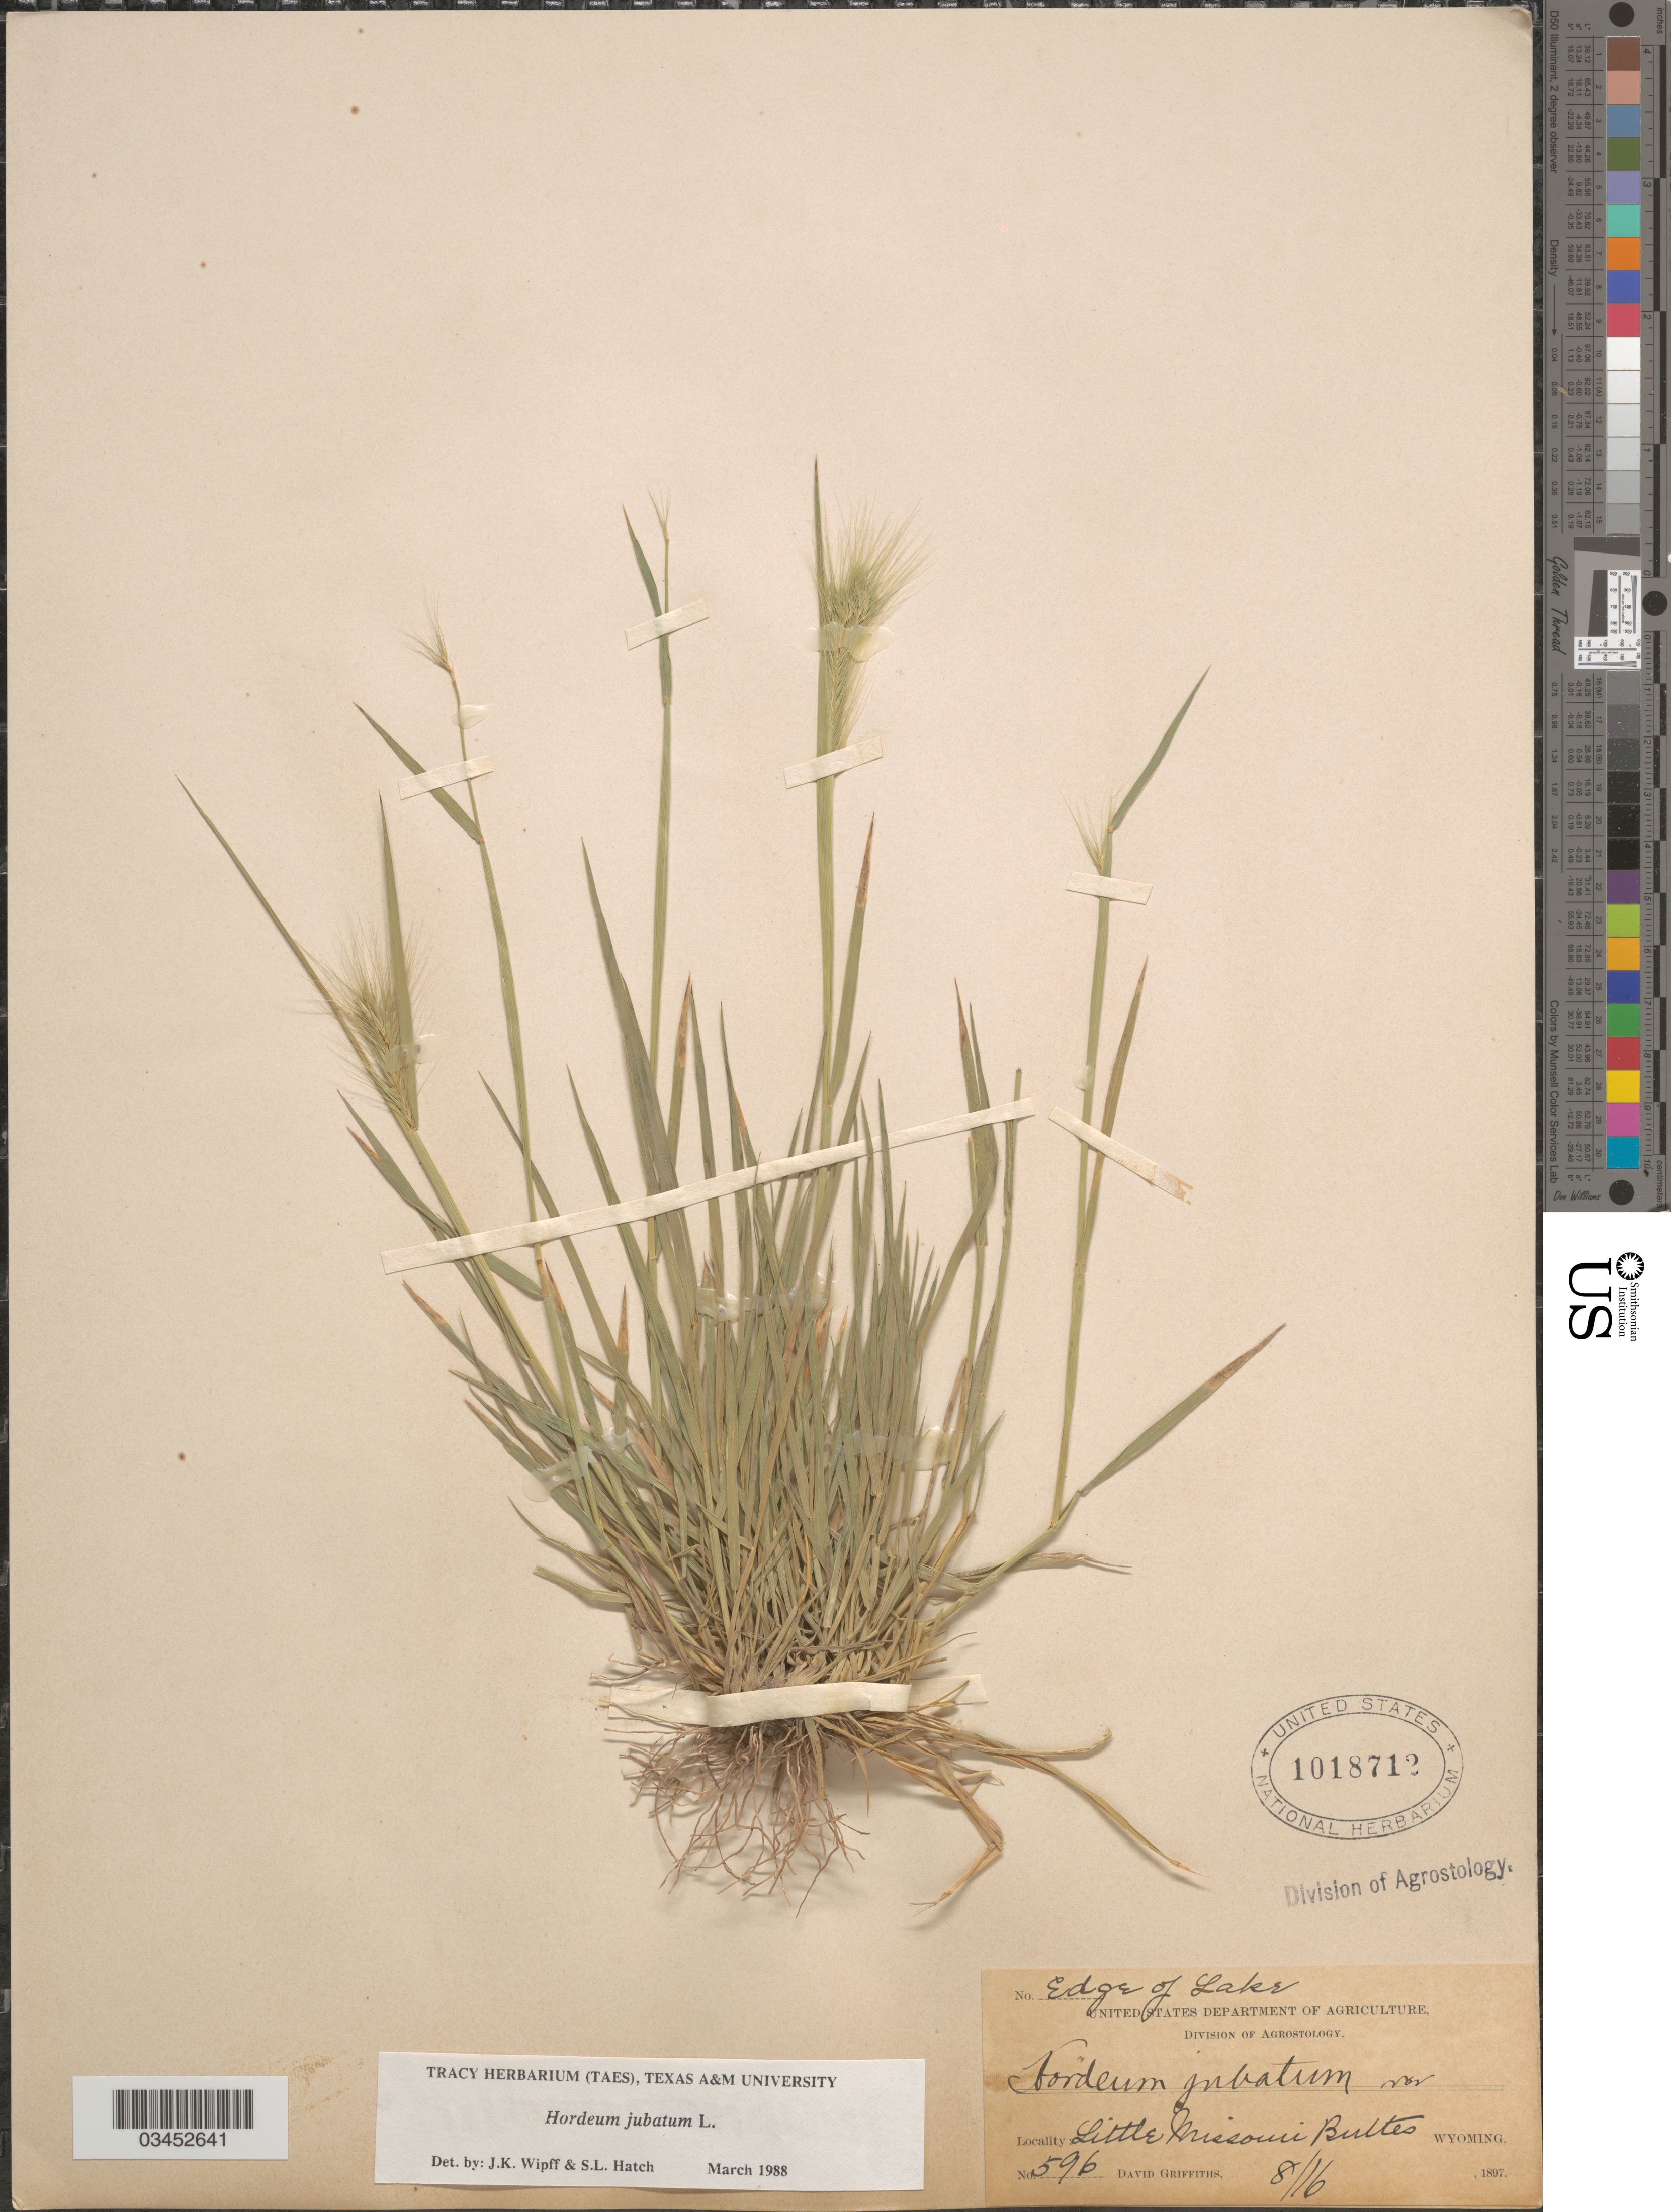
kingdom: Plantae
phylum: Tracheophyta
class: Liliopsida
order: Poales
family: Poaceae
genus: Hordeum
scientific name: Hordeum jubatum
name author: L.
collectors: D. Griffiths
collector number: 596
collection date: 1897-08-16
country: United States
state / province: Wyoming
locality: Edge of Lake. Little Missouri Buttes.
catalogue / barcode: US 1018712